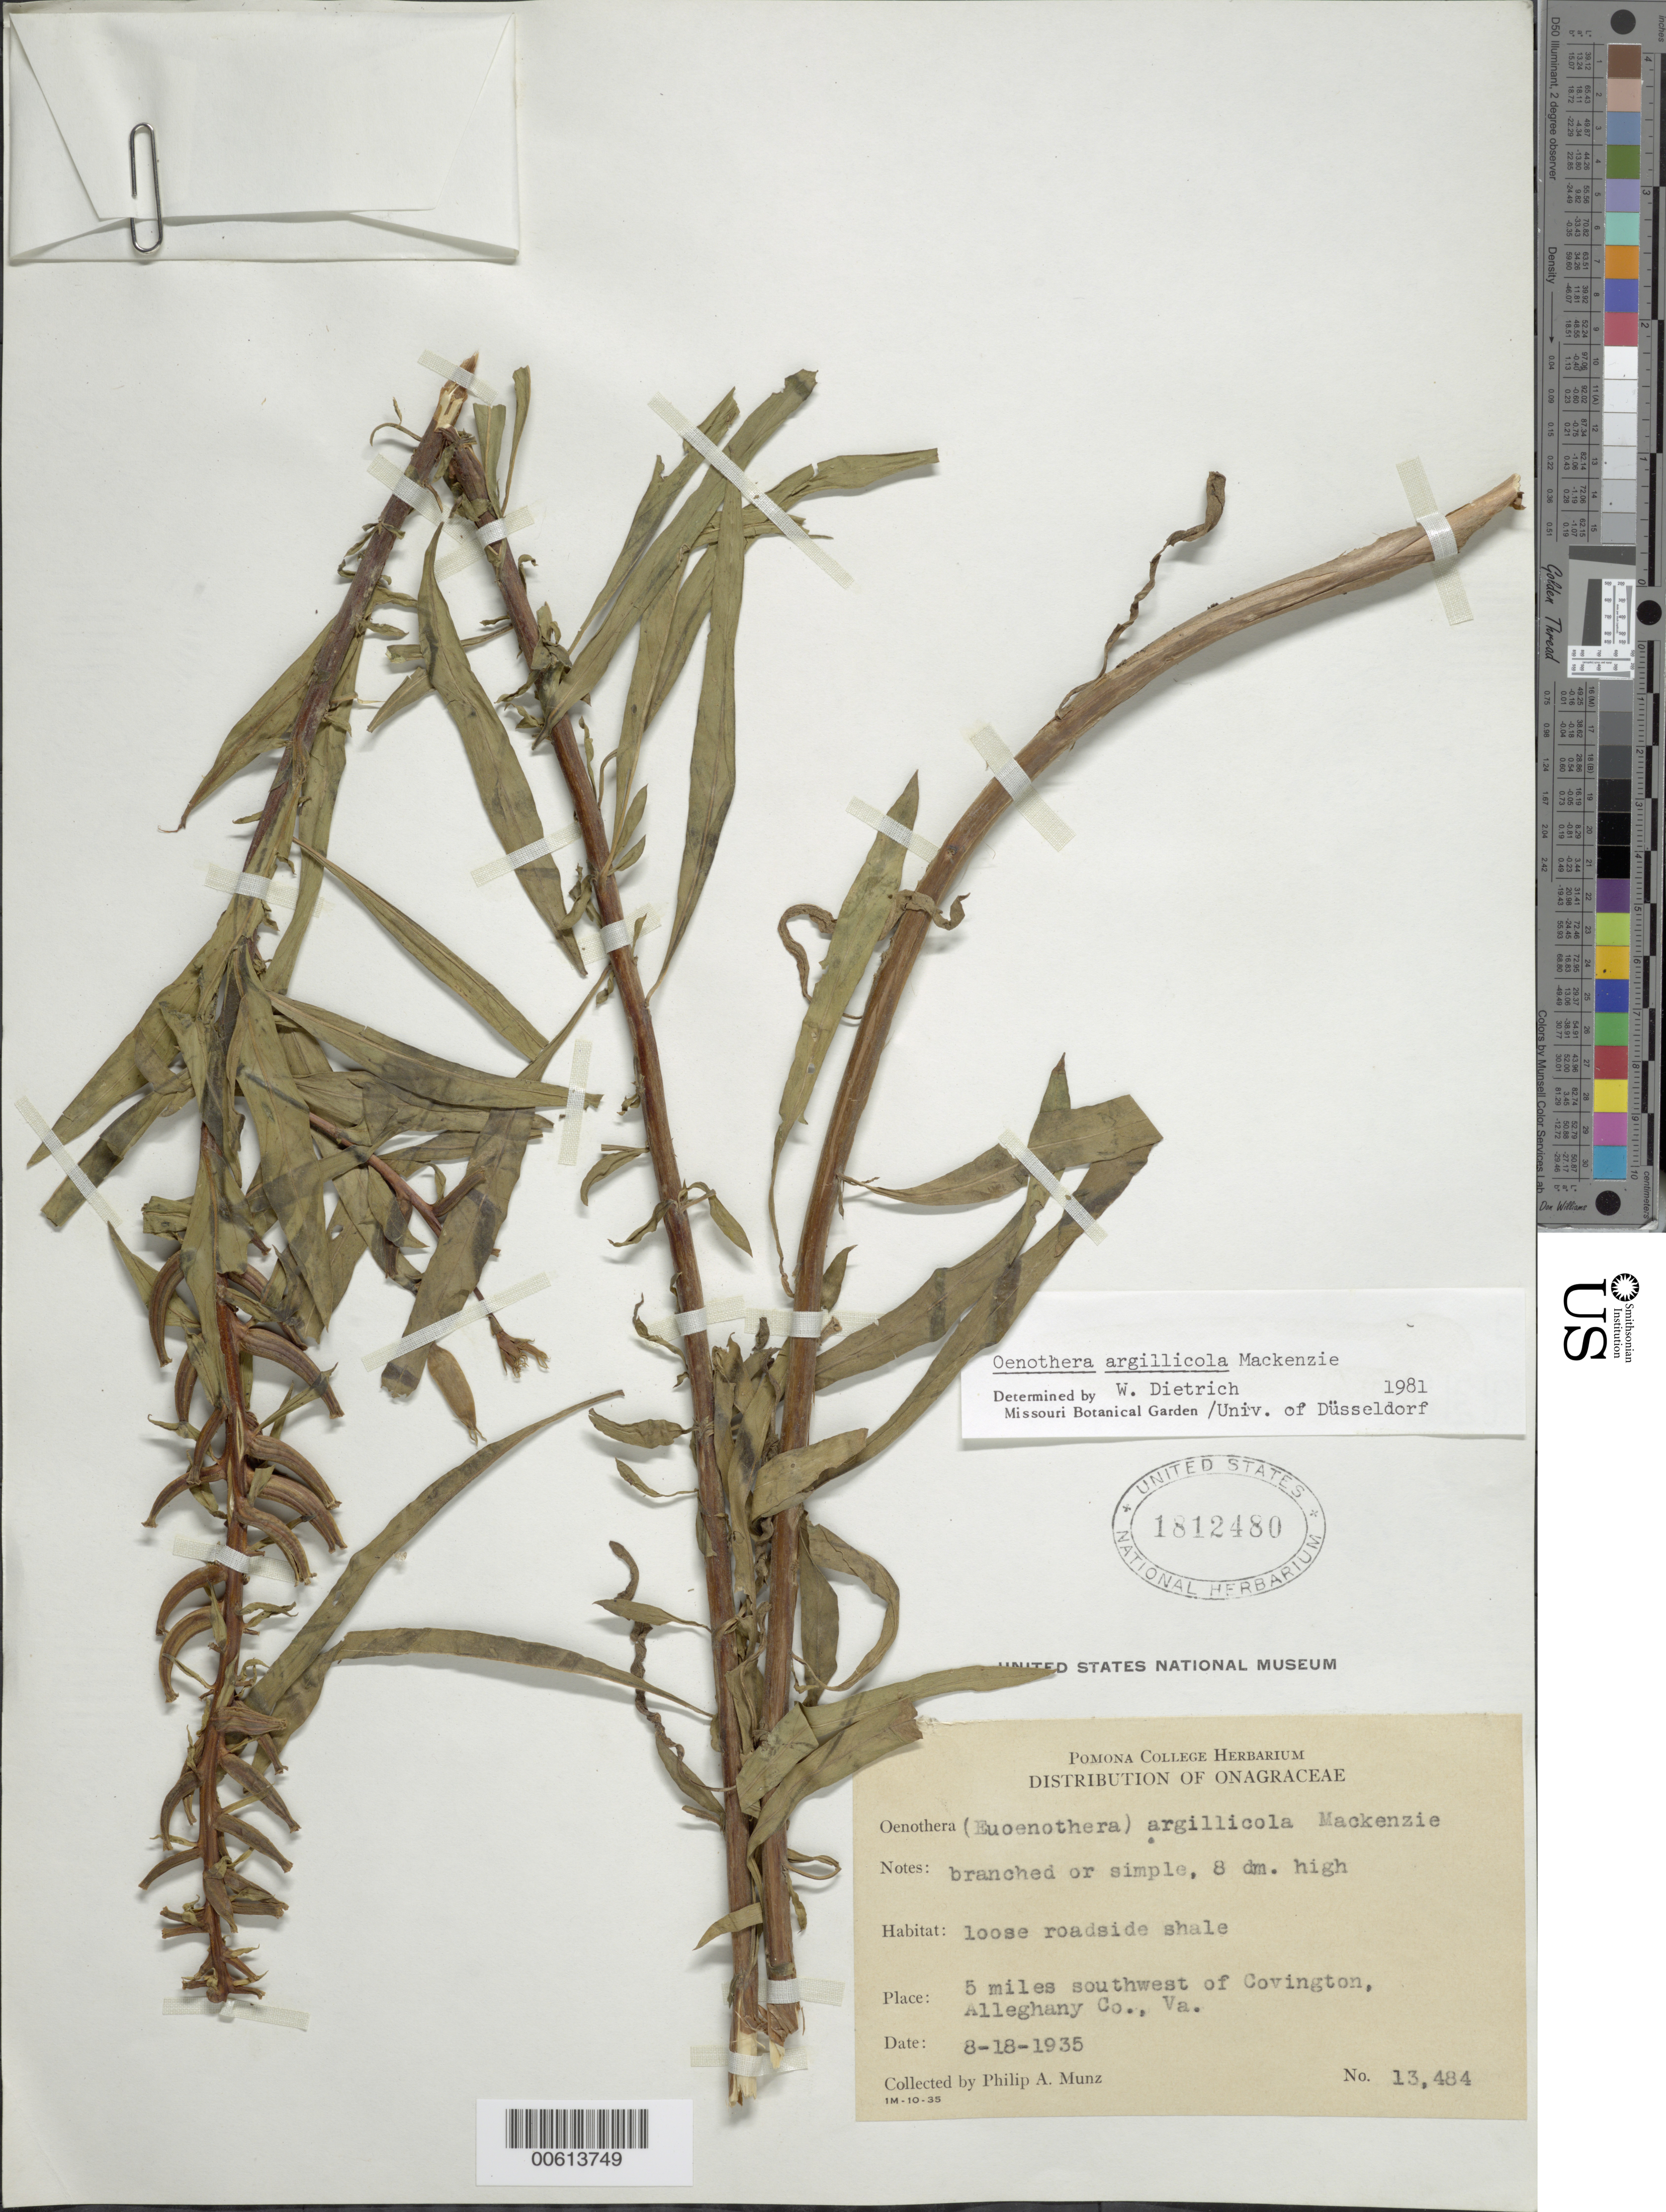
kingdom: Plantae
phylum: Tracheophyta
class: Magnoliopsida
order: Myrtales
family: Onagraceae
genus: Oenothera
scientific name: Oenothera argillicola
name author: Mackenz.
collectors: P. A. Munz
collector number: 13484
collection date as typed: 18 Aug 1935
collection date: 1935-08-18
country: United States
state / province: Virginia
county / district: Alleghany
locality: SW of Covington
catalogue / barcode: US 1812480